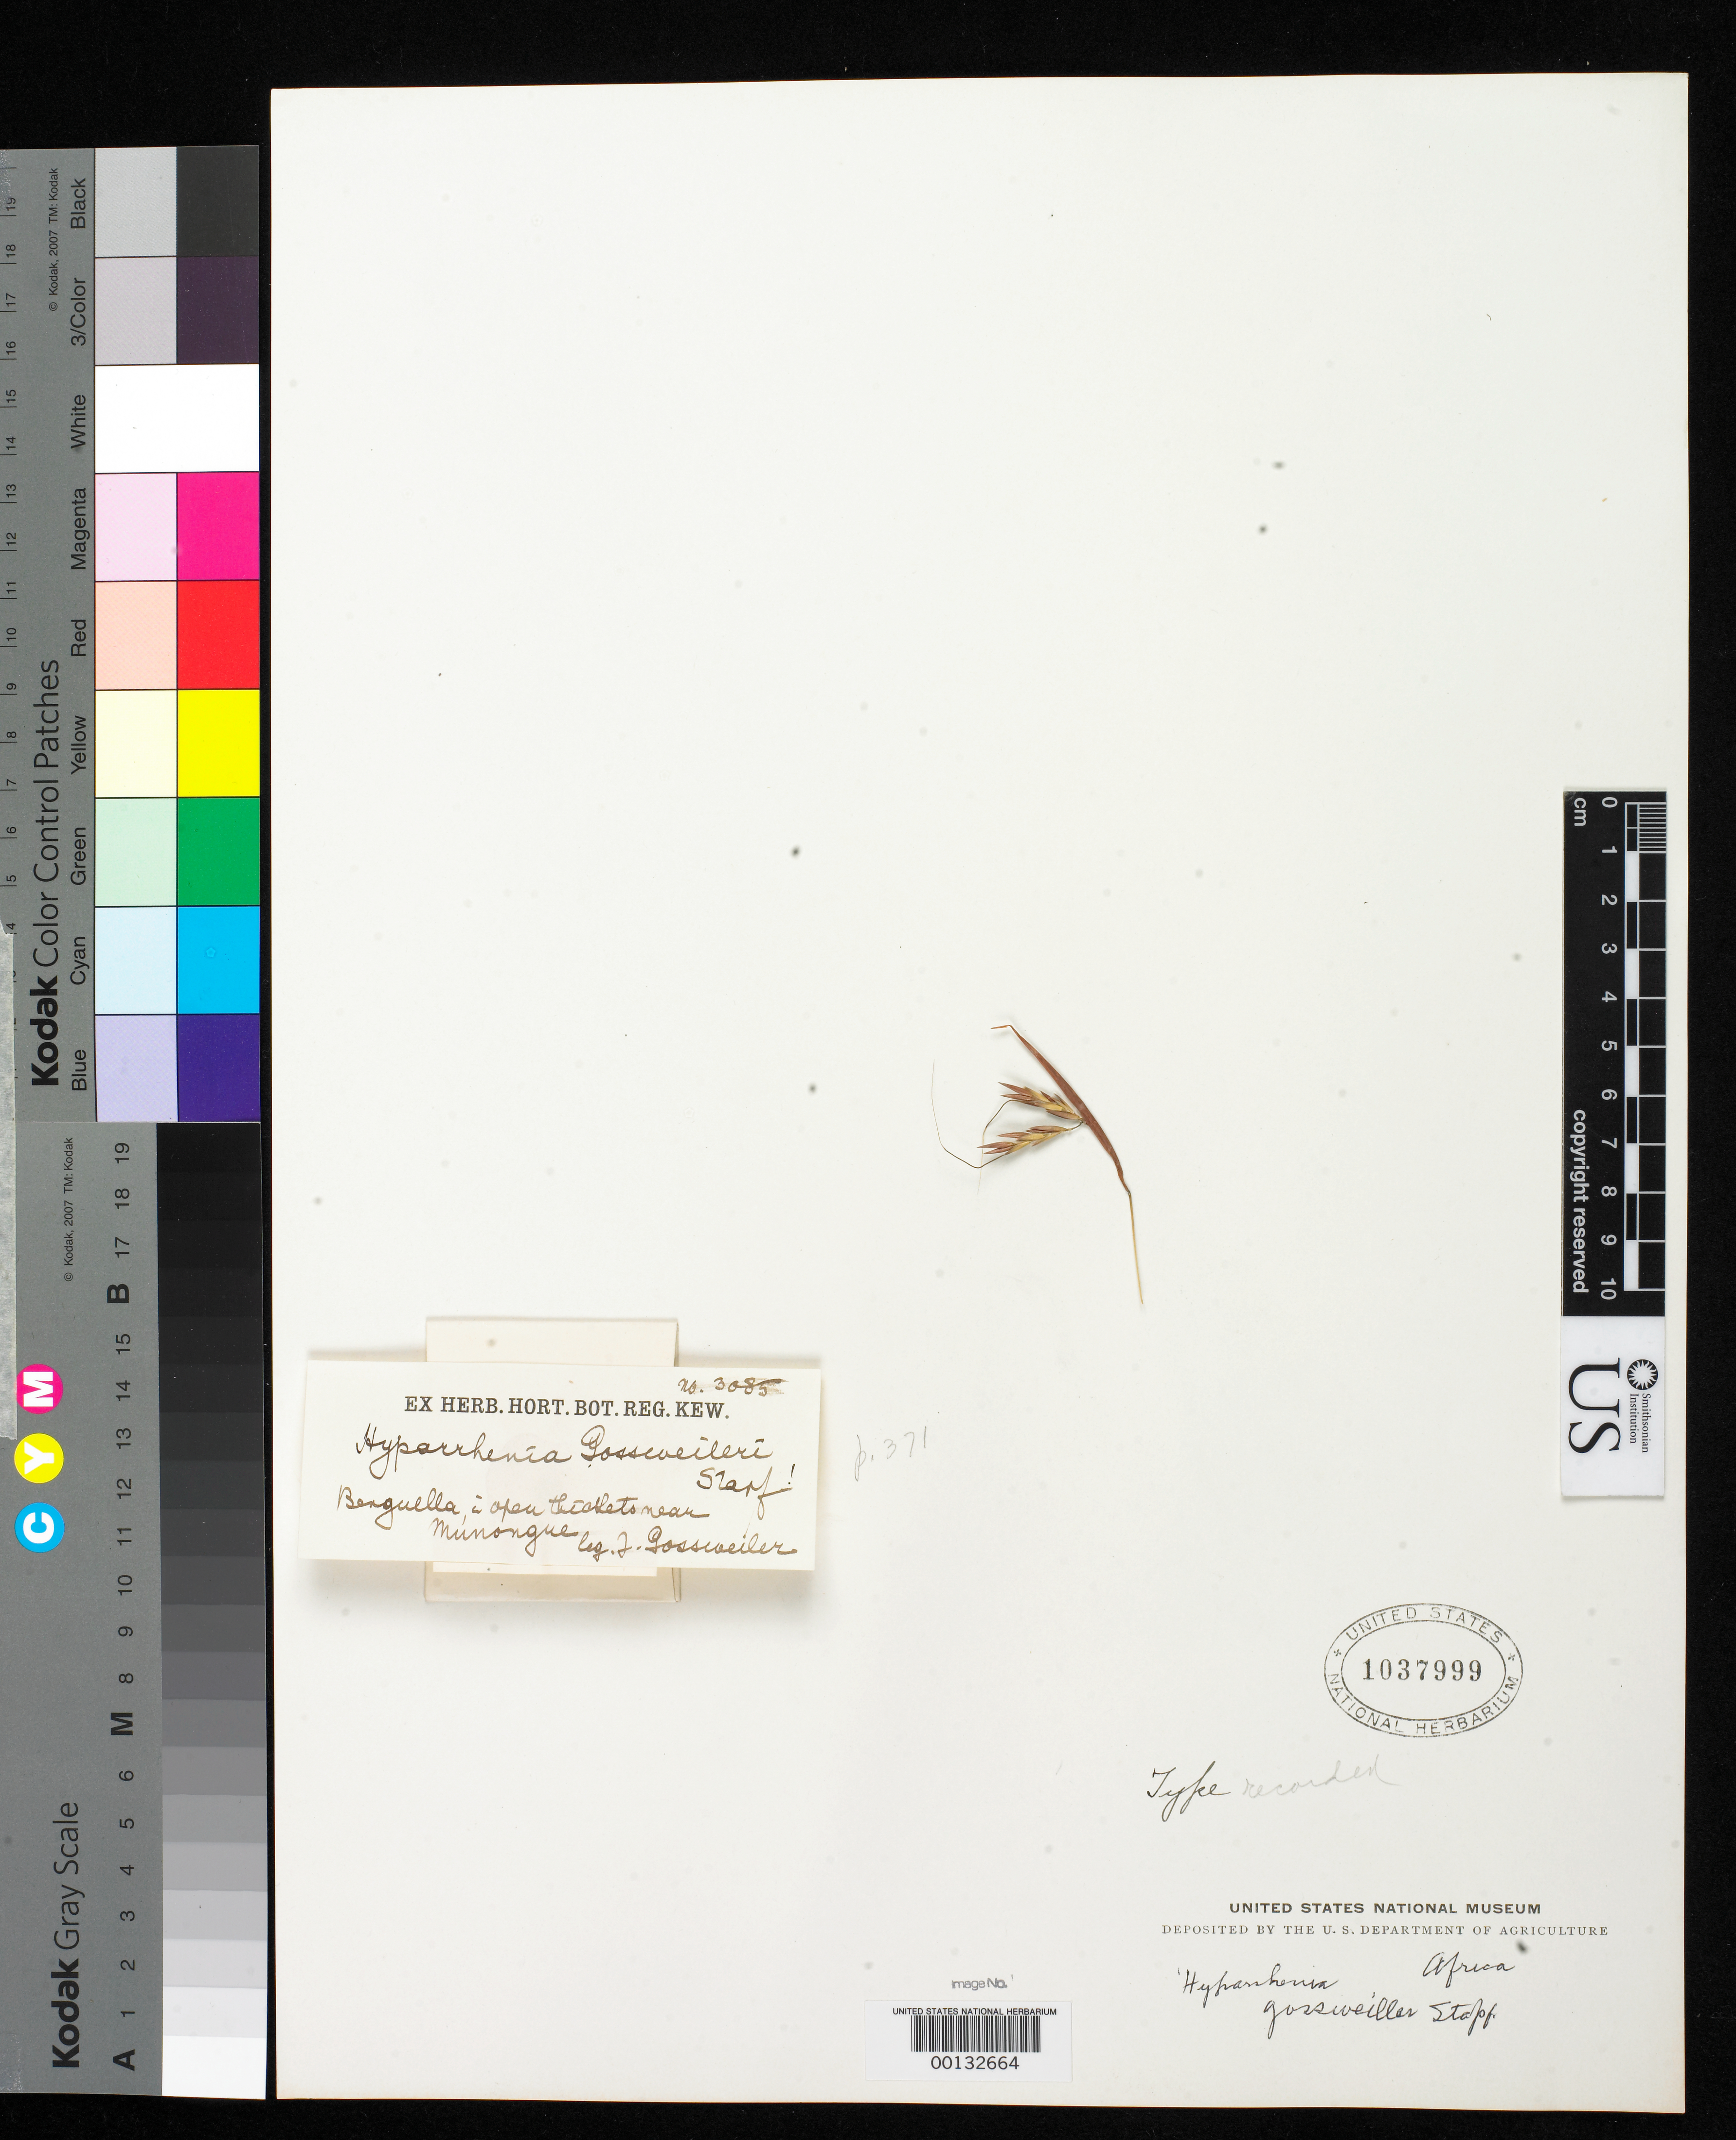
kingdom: Plantae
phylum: Tracheophyta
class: Liliopsida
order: Poales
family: Poaceae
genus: Hyparrhenia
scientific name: Hyparrhenia gossweileri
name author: Stapf in Prain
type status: Type Fragment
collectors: J. Gossweiler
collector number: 3085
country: Angola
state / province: Benguela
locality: Near Munongue.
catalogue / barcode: US 1037999